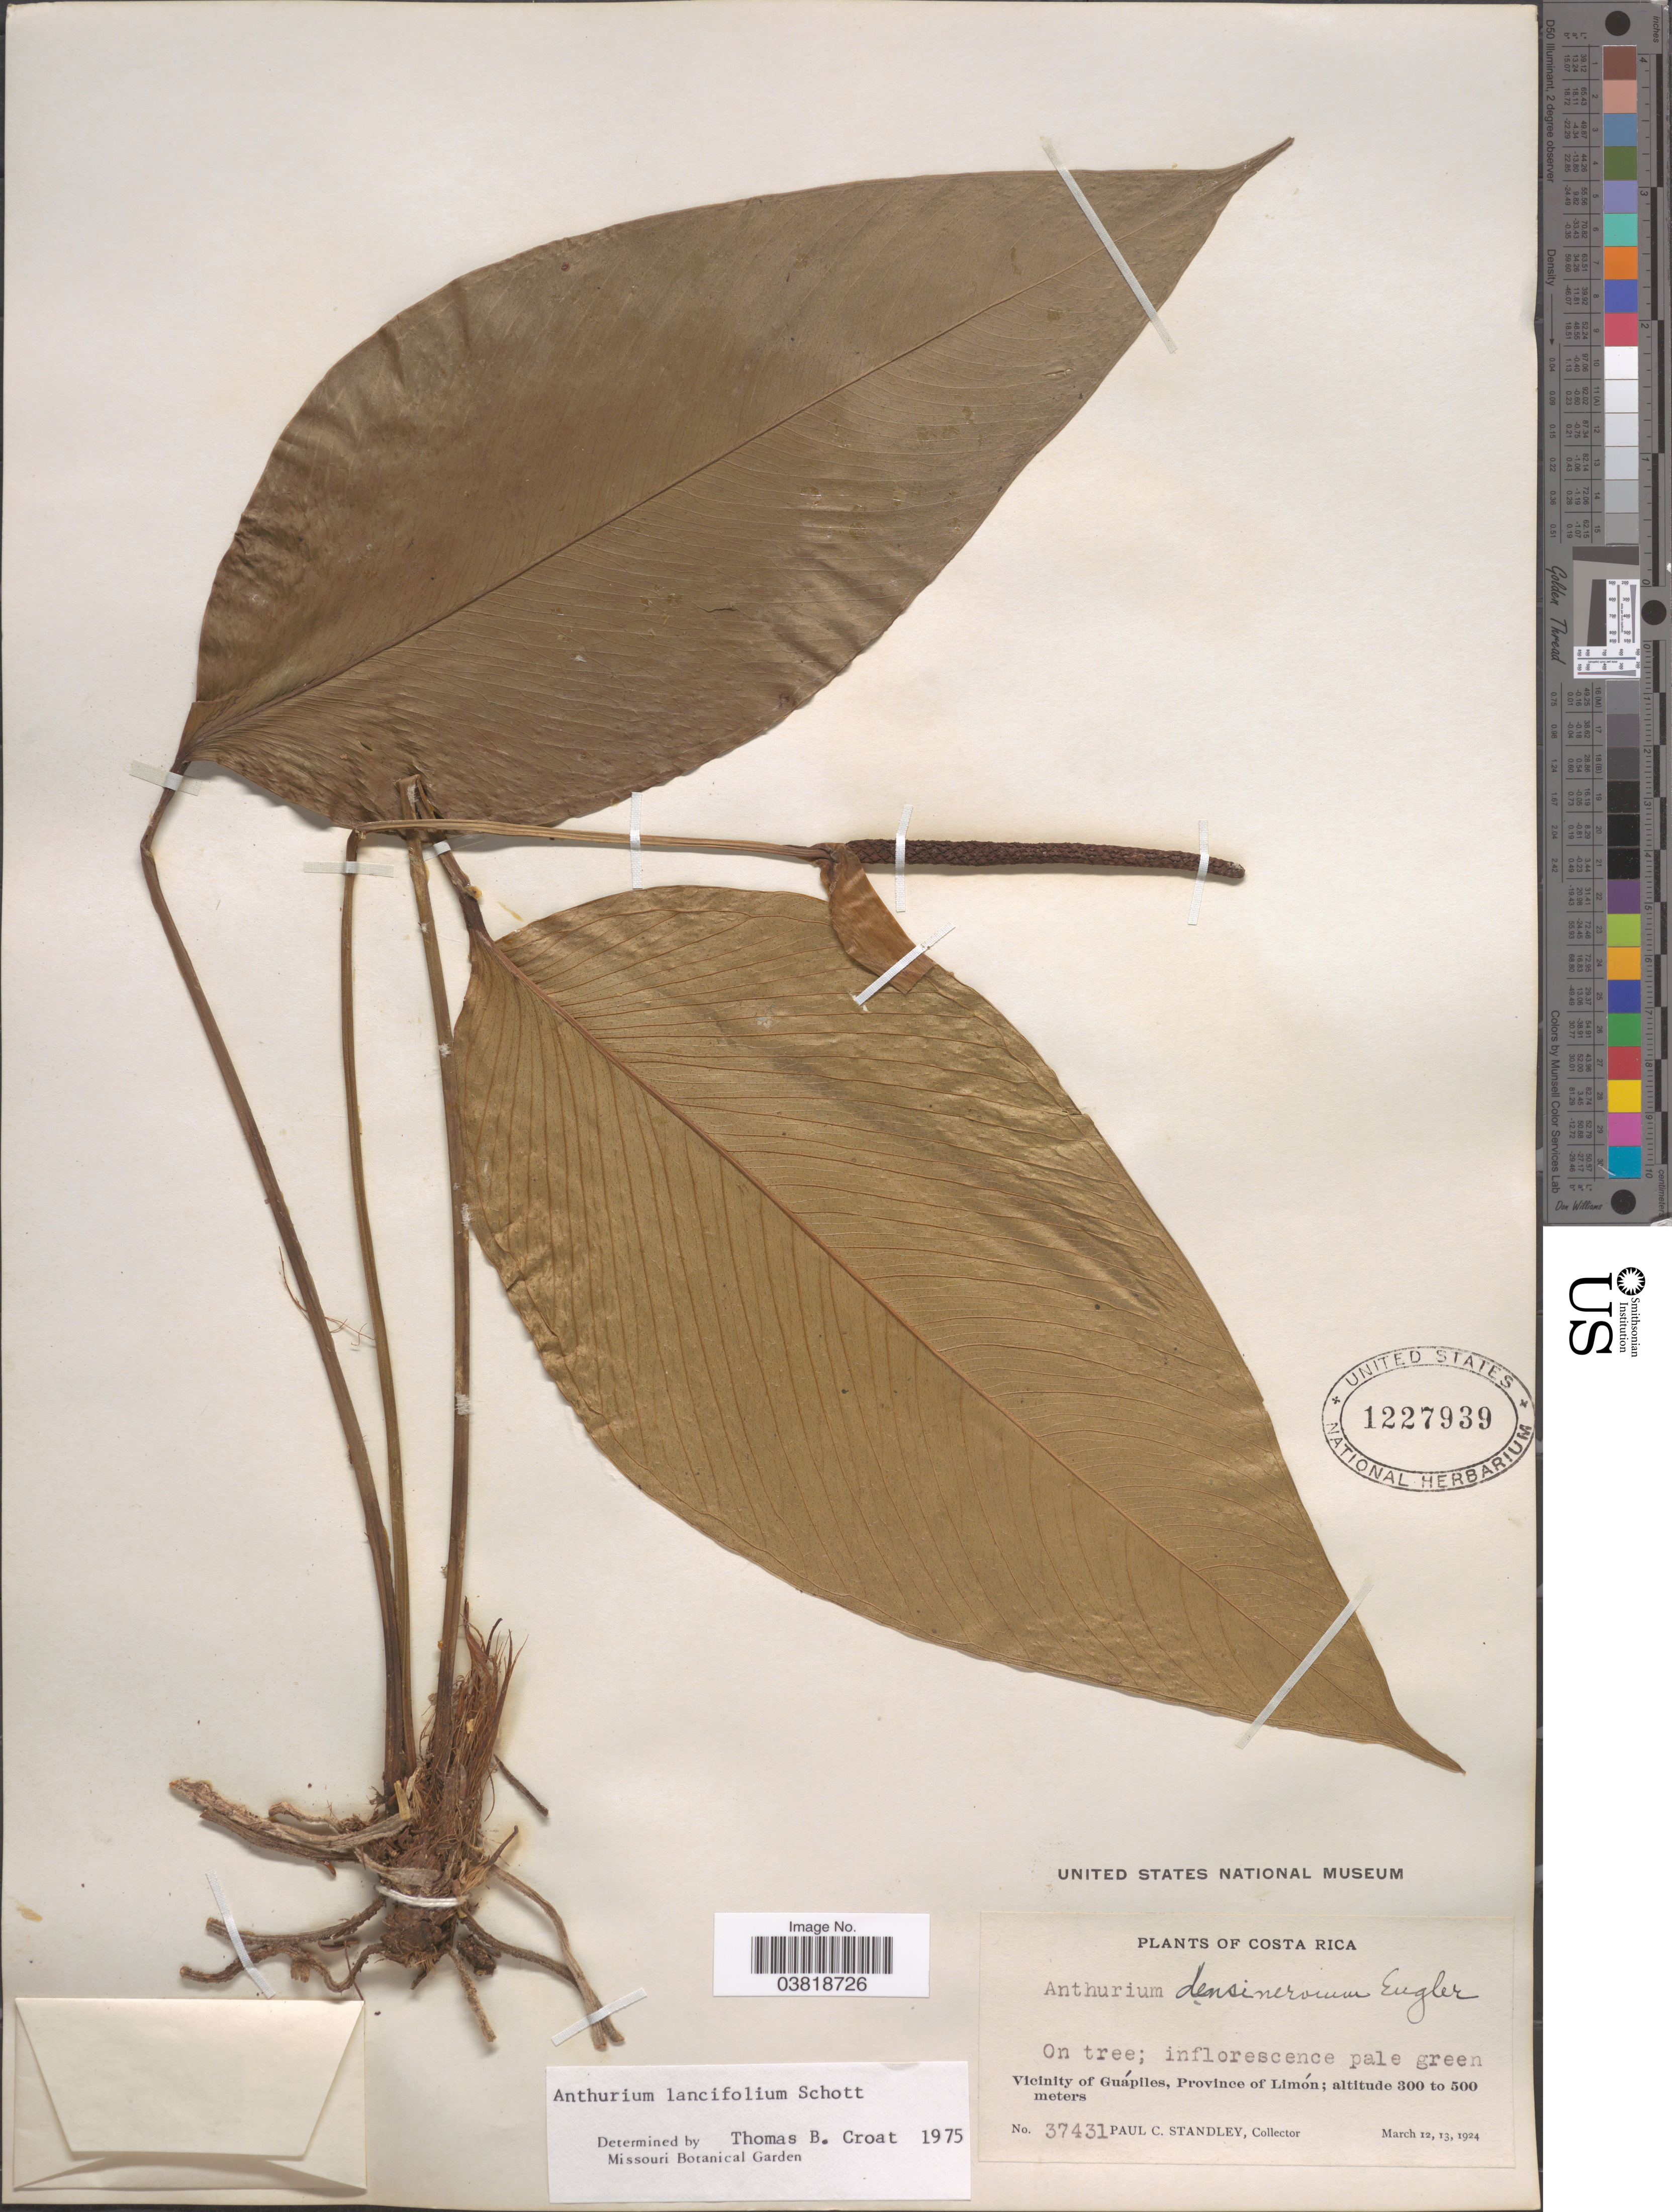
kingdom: Plantae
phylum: Tracheophyta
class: Liliopsida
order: Alismatales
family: Araceae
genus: Anthurium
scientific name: Anthurium lancifolium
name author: Schott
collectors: P. C. Standley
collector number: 37431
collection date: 1924-03-12/1924-03-13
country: Costa Rica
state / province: Limón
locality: Vicinity of Guápiles.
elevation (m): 300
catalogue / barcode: US 1227939